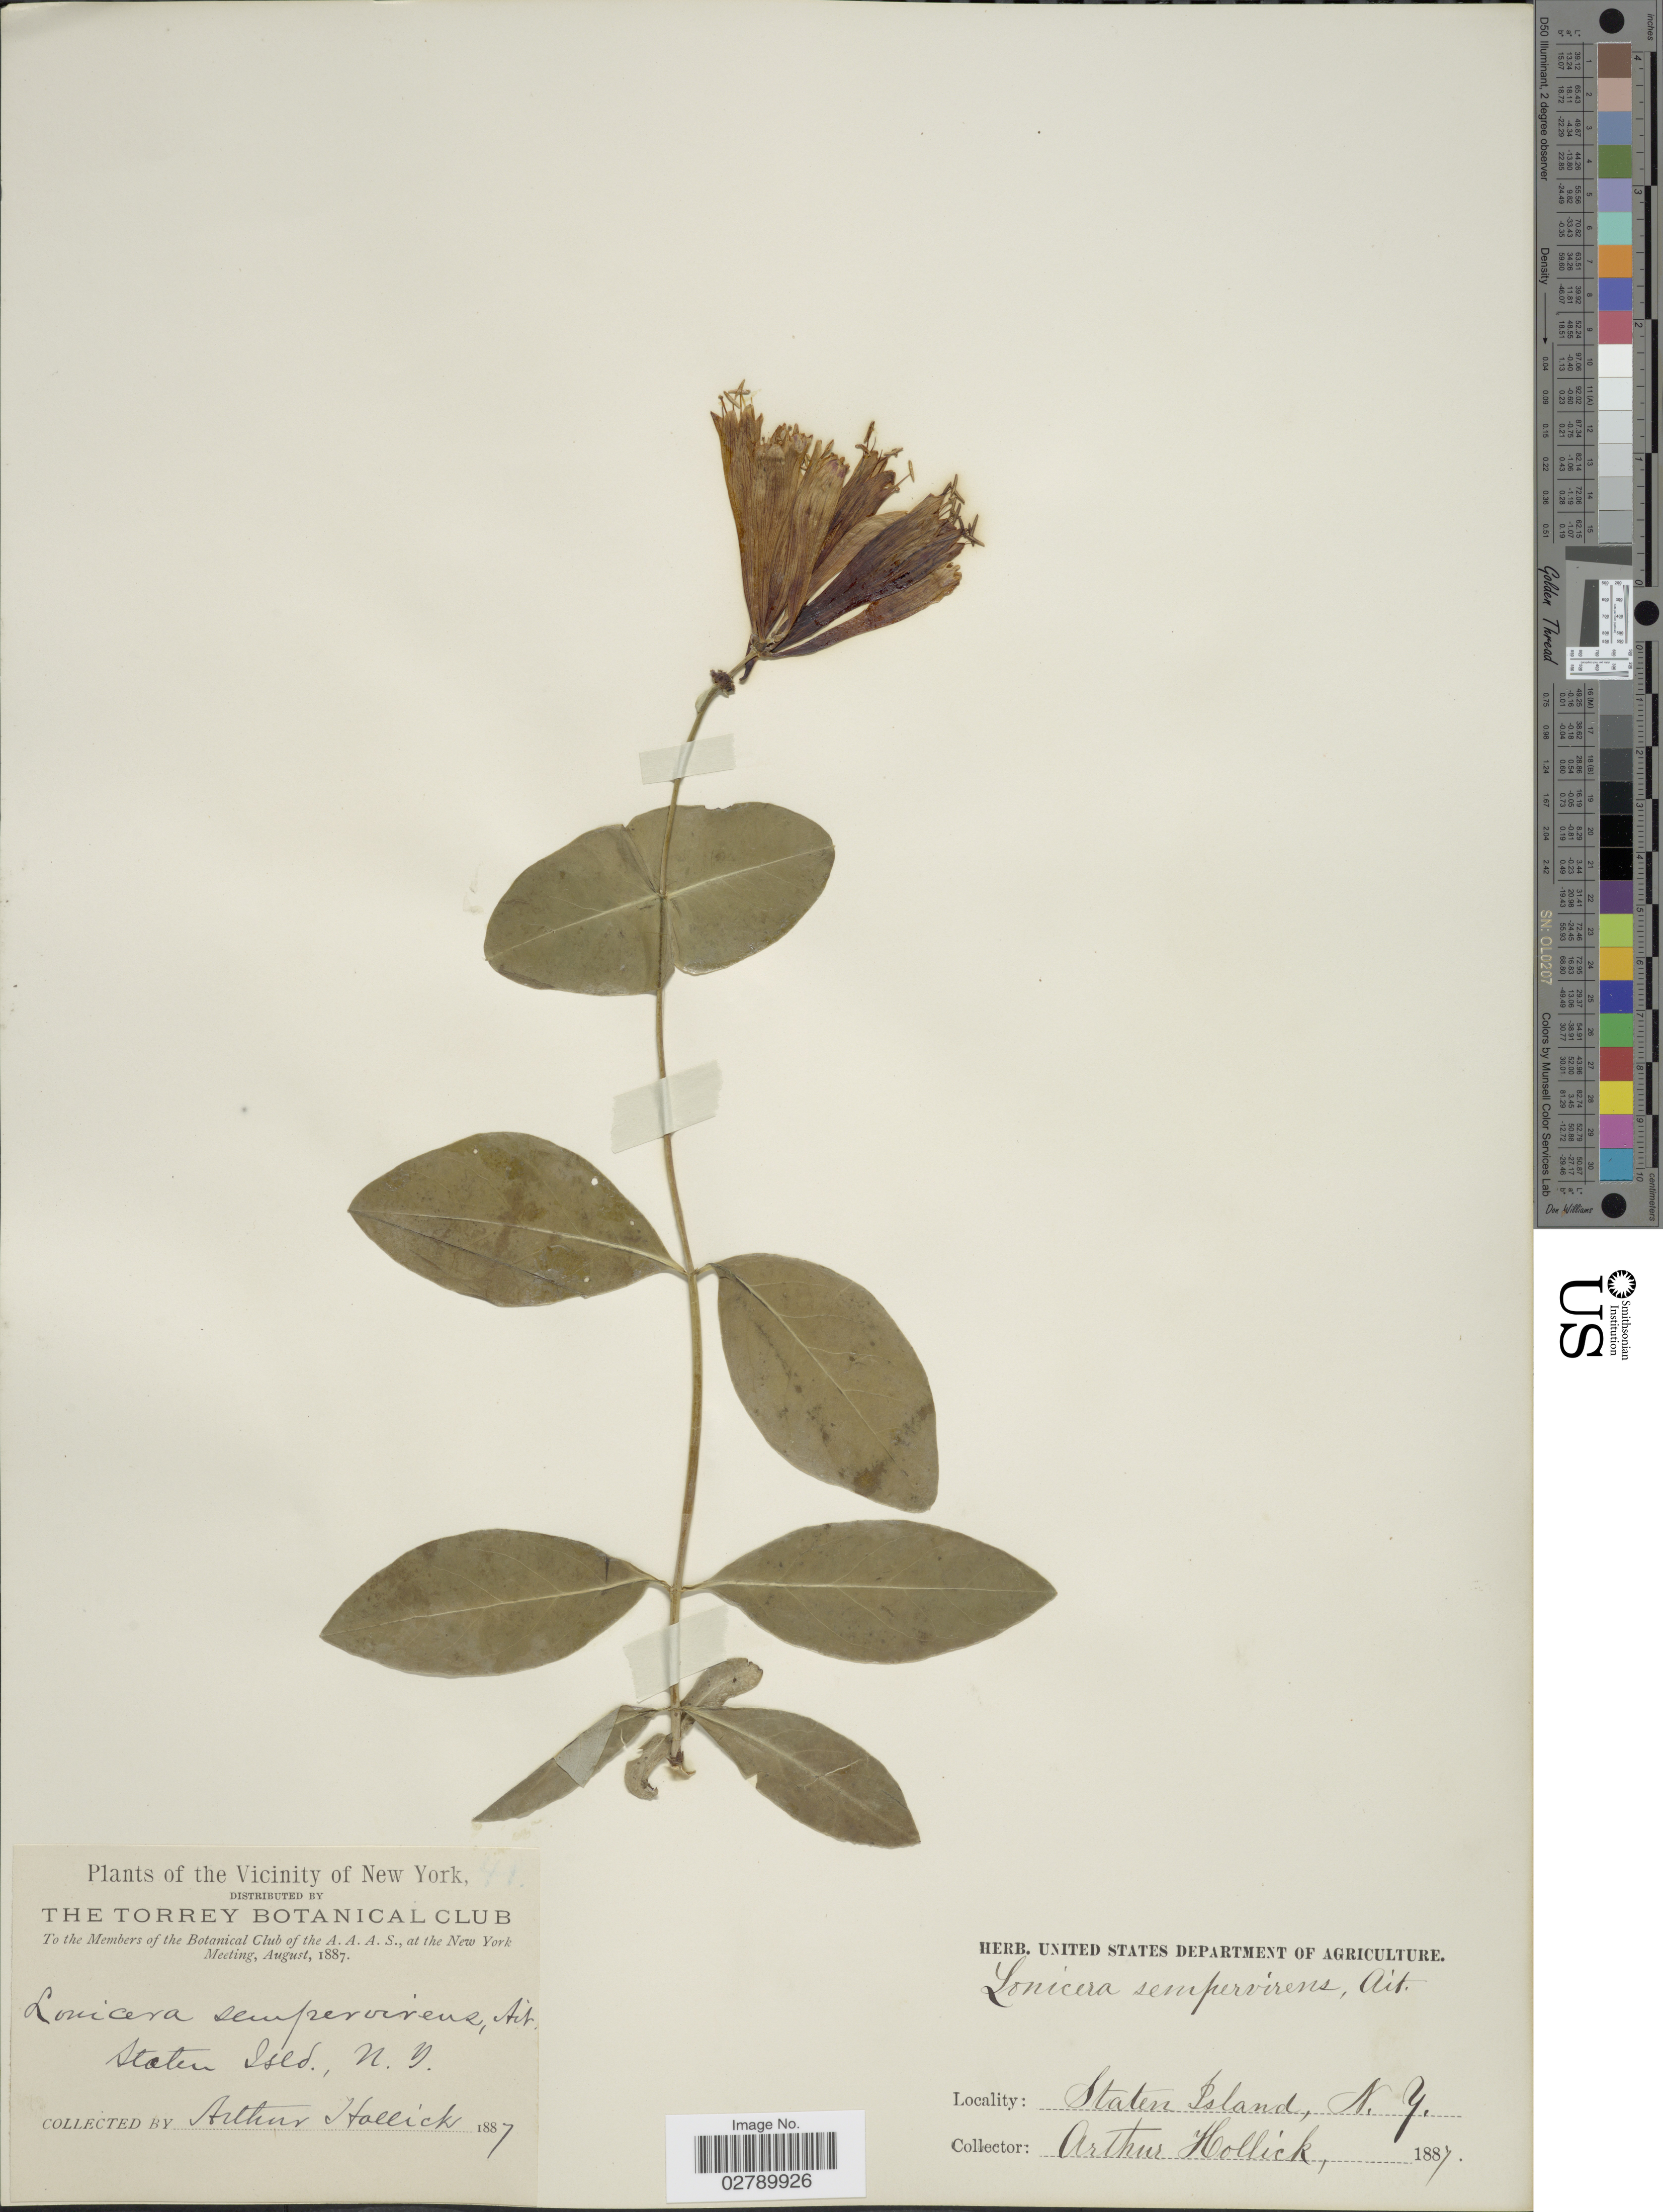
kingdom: Plantae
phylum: Tracheophyta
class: Magnoliopsida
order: Dipsacales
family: Caprifoliaceae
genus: Lonicera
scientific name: Lonicera sempervirens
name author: L.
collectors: A. Hollick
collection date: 1887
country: United States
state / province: New York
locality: Vicinity of New York. Staten Isld.